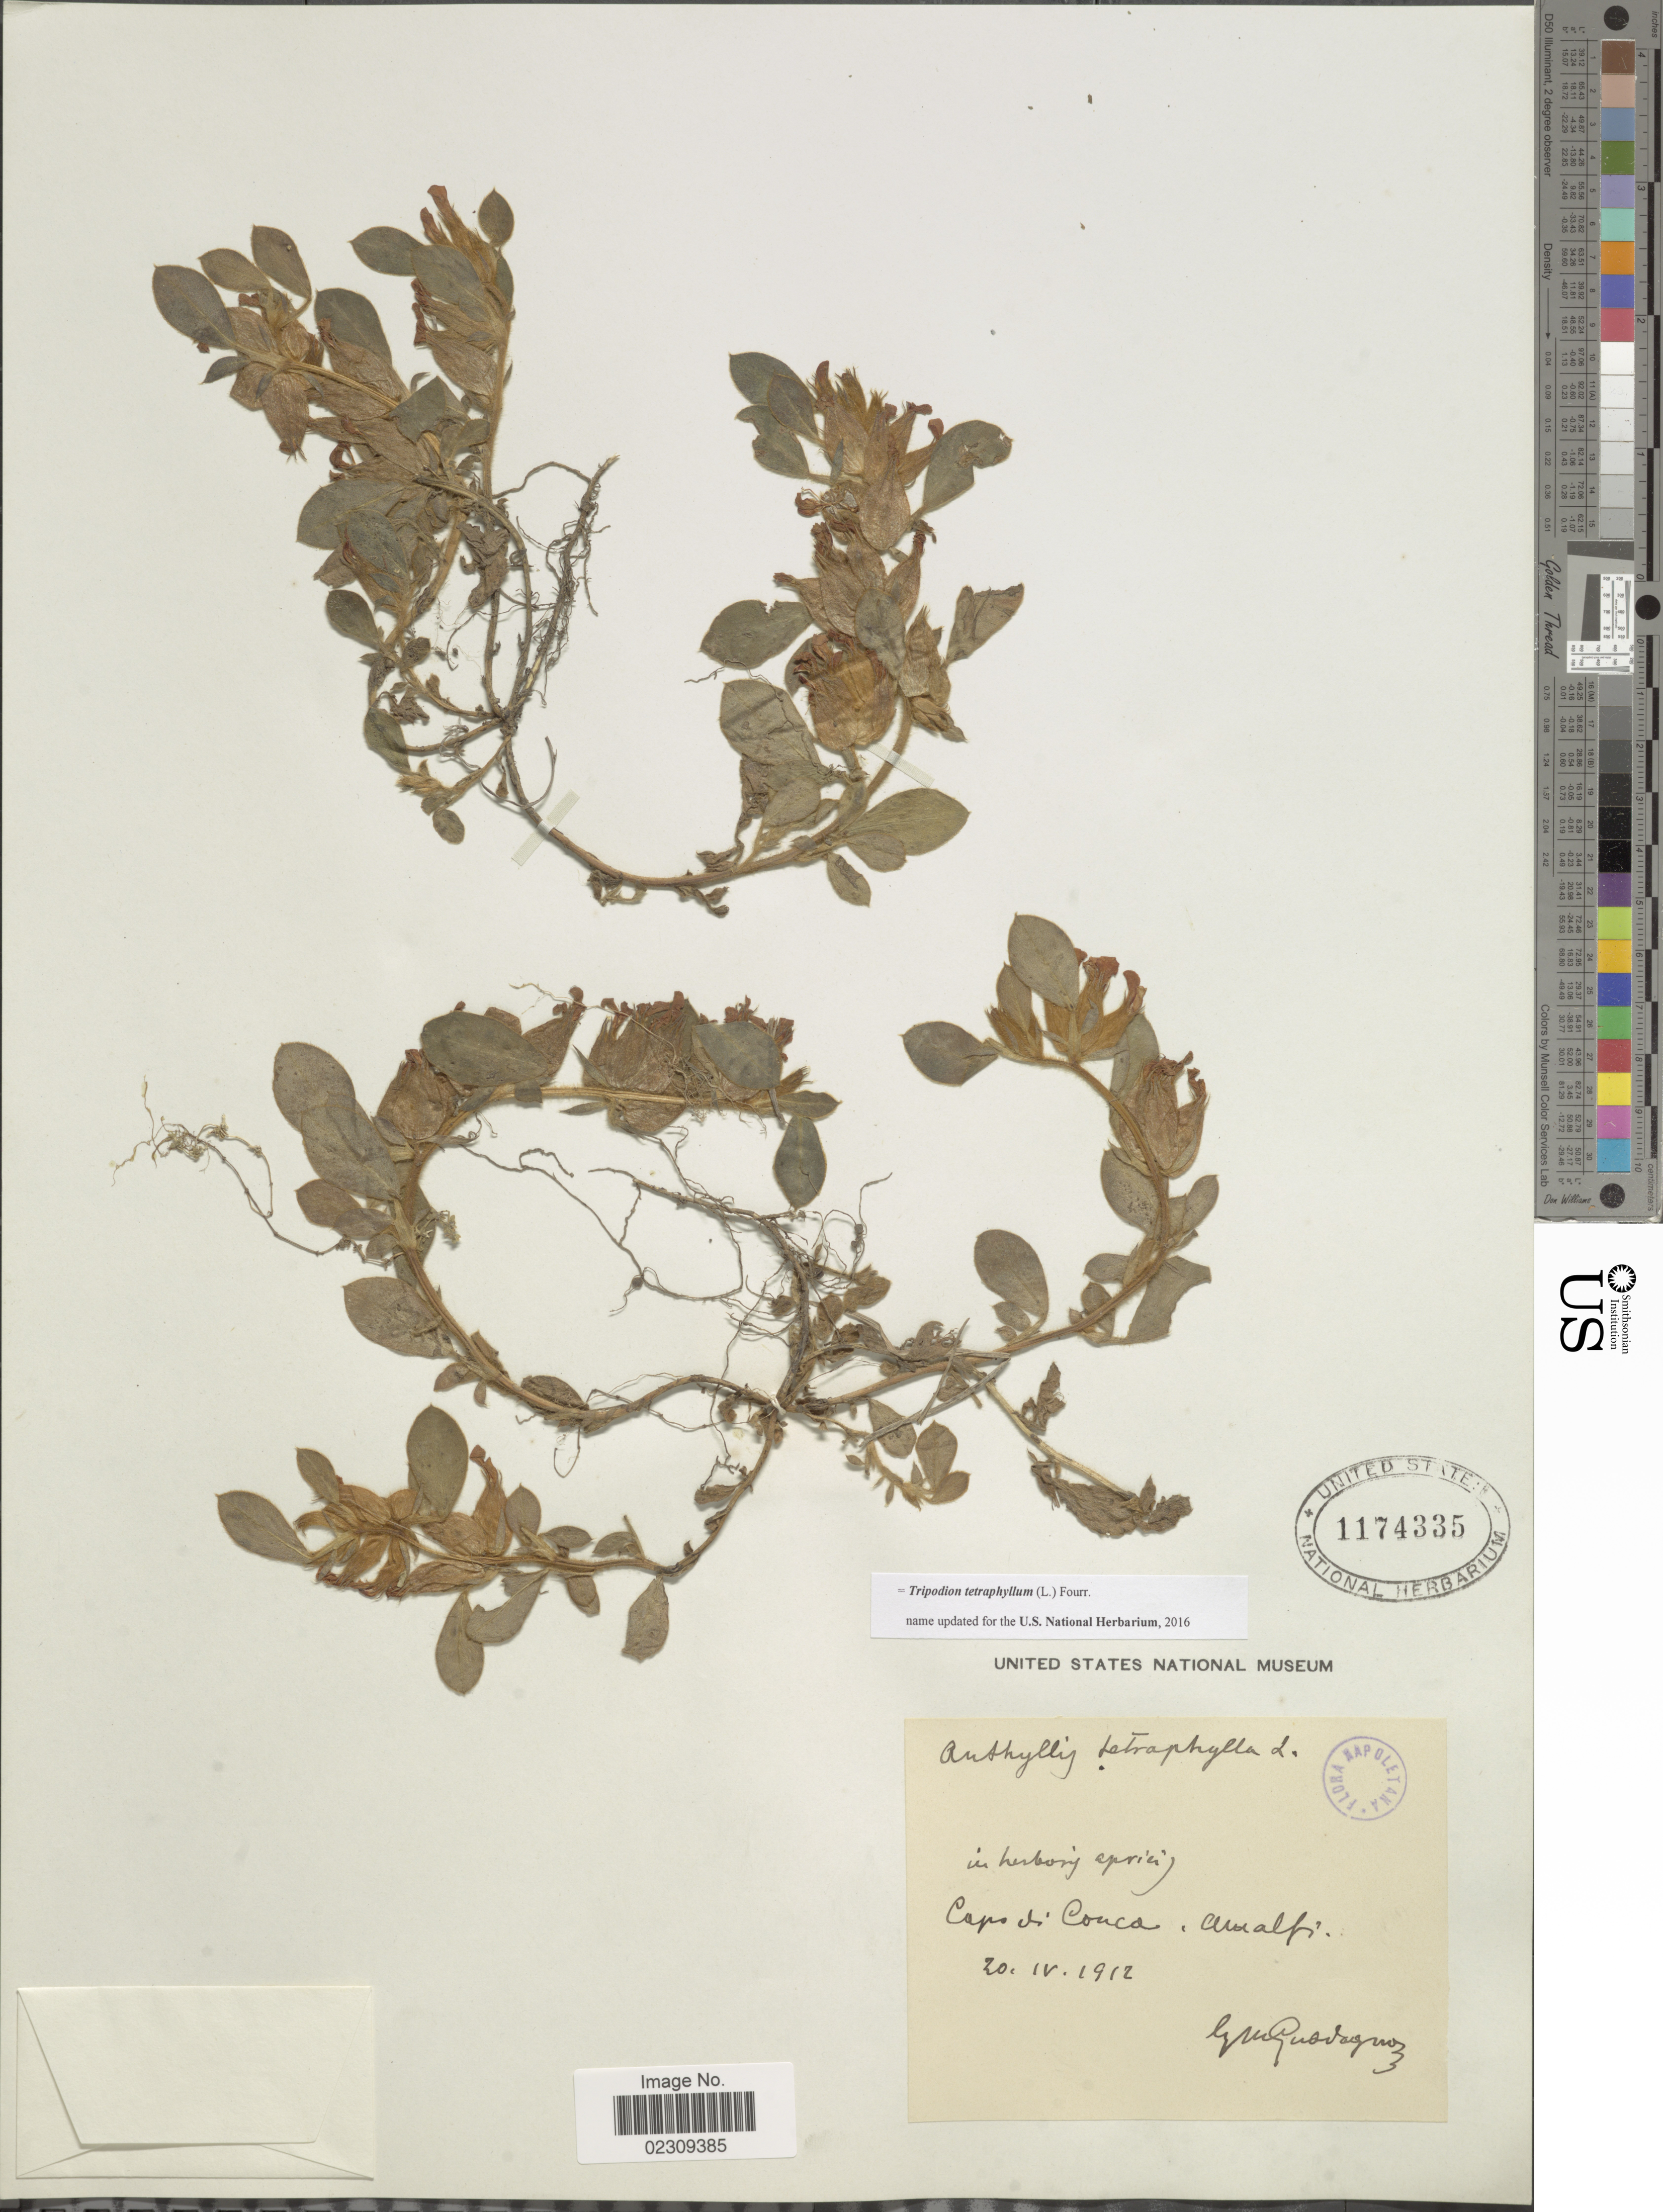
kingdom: Plantae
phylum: Tracheophyta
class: Magnoliopsida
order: Fabales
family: Fabaceae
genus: Tripodion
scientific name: Tripodion tetraphyllum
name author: (L.) Fourr.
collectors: G. Guadagno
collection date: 1912-04-20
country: Italy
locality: Capo di Couca, Amalfi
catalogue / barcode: US 1174335